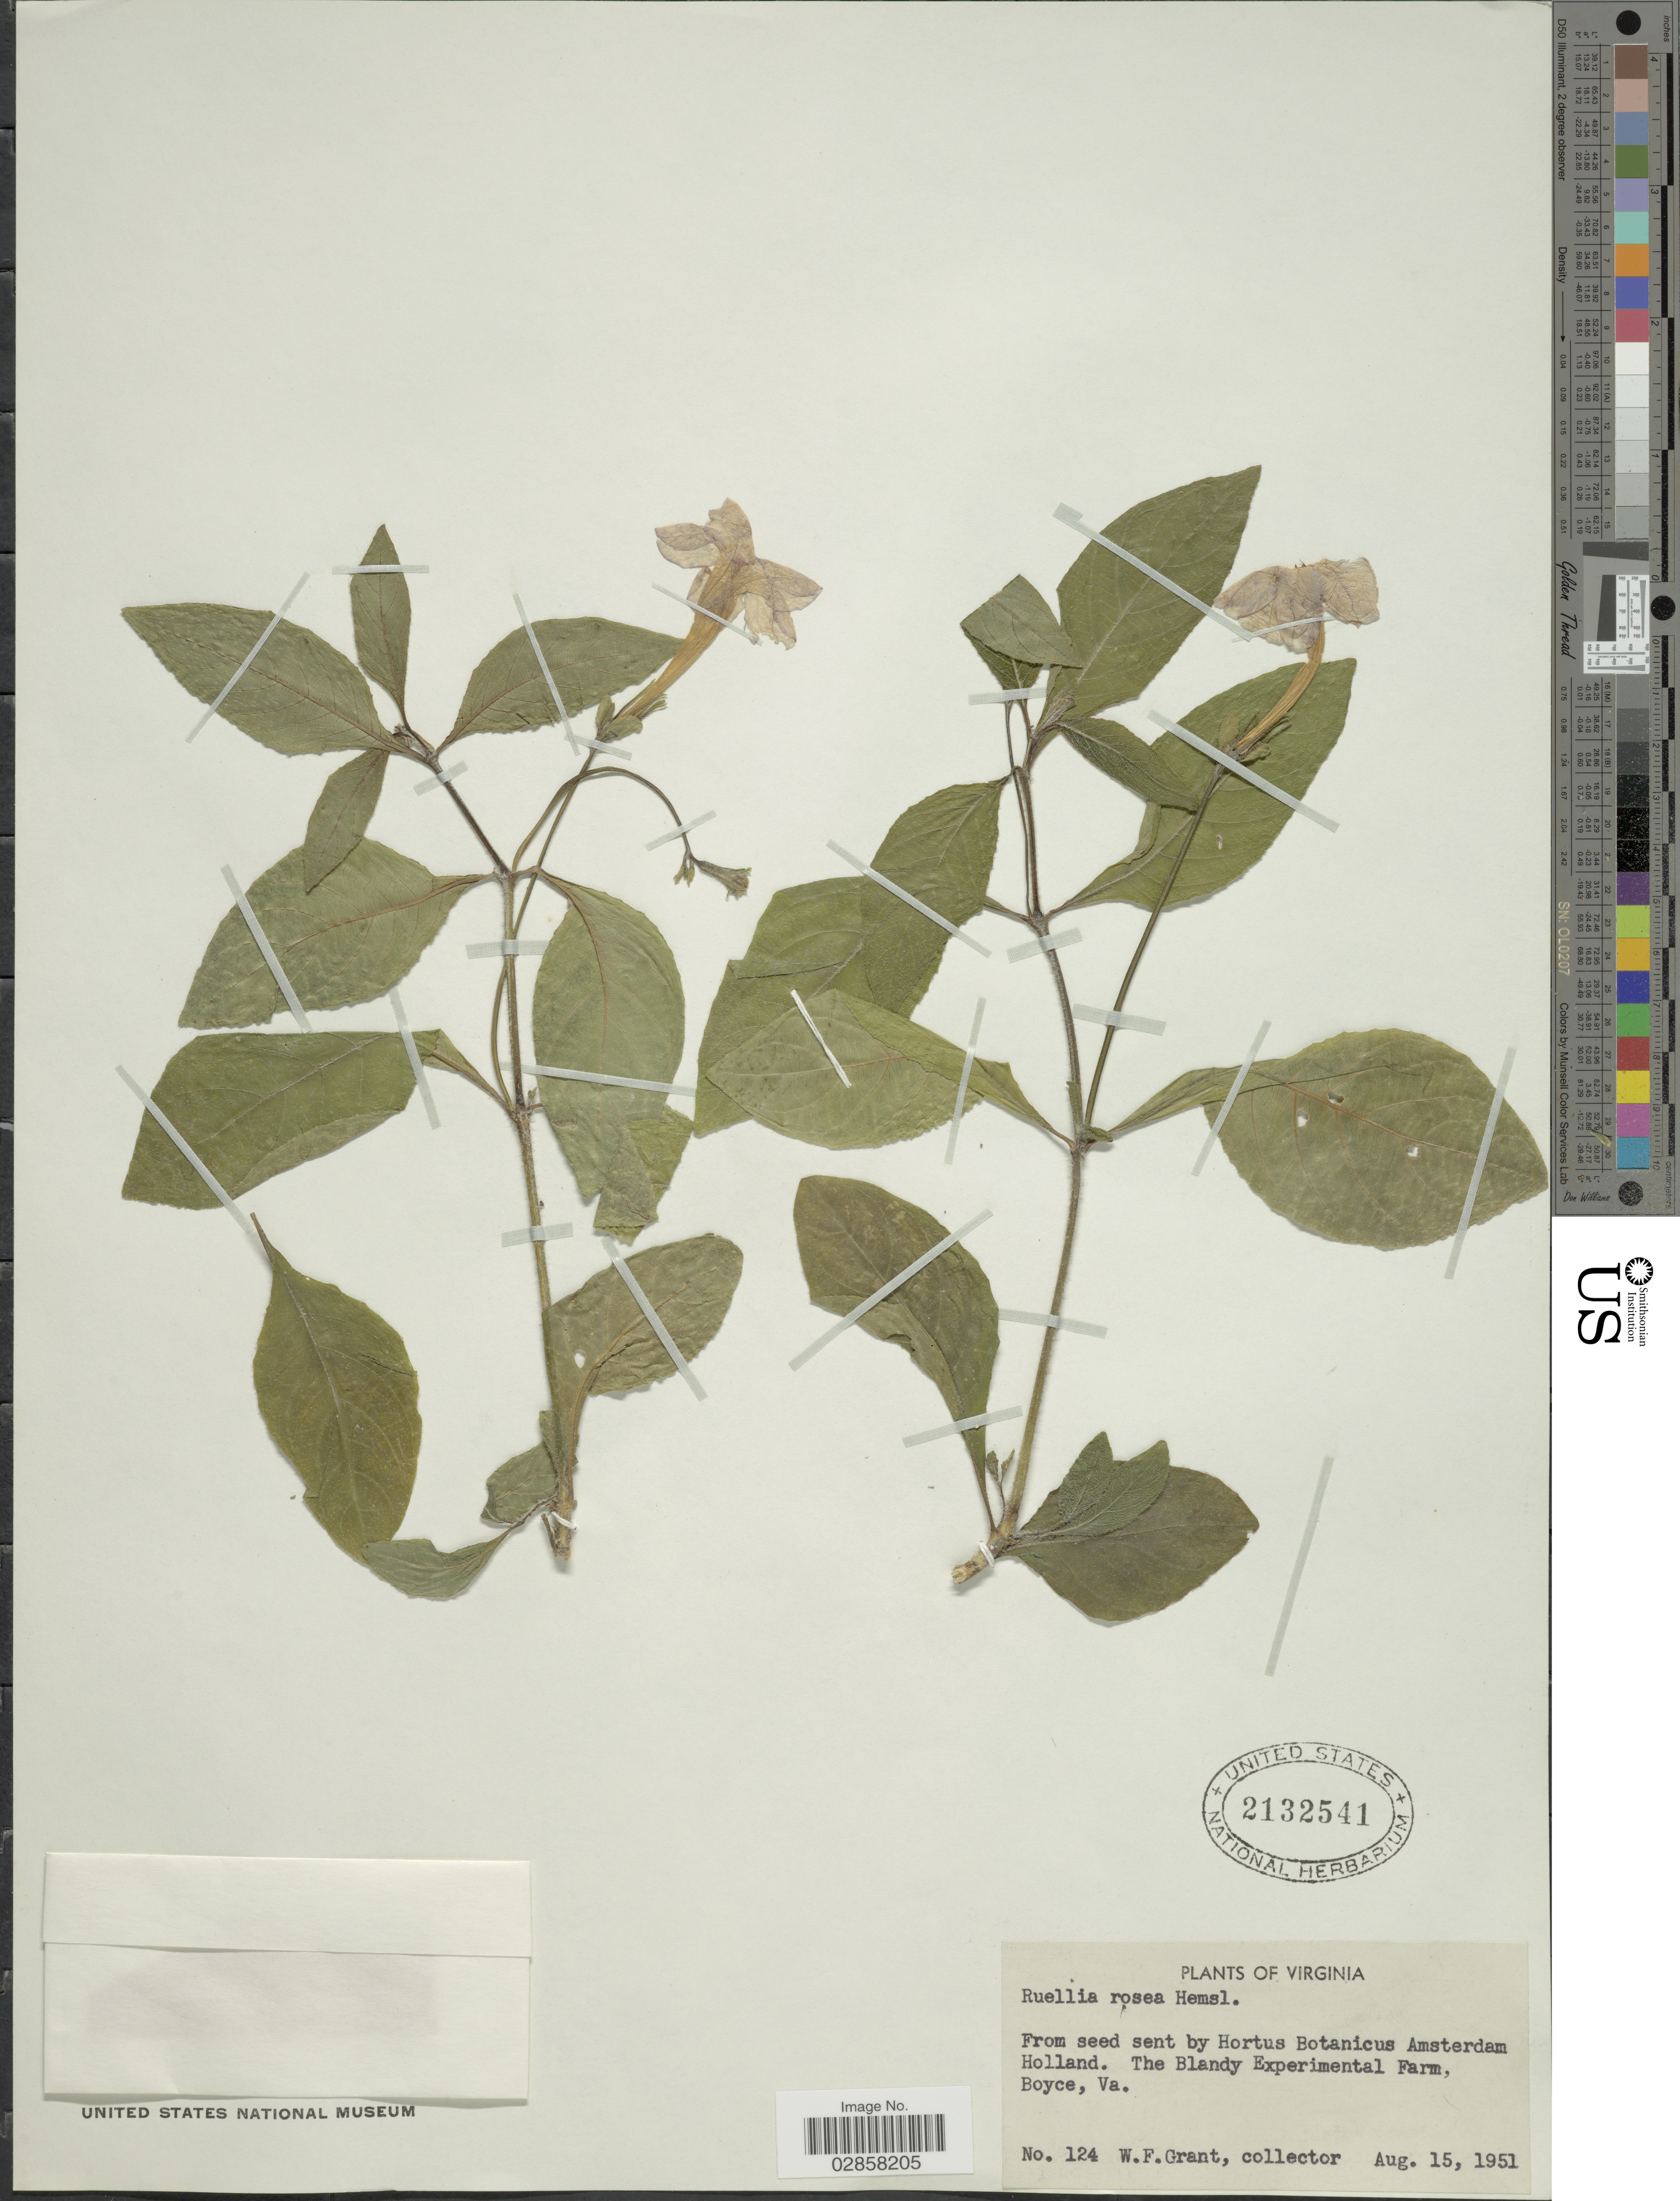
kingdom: Plantae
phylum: Tracheophyta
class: Magnoliopsida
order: Lamiales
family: Acanthaceae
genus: Ruellia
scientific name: Ruellia rosea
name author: (Nees) Hemsl.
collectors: W. Grant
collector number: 124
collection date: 1951-08-15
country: United States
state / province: Virginia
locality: The Blandy Experimental Farm, Boyce.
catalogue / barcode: US 2132541